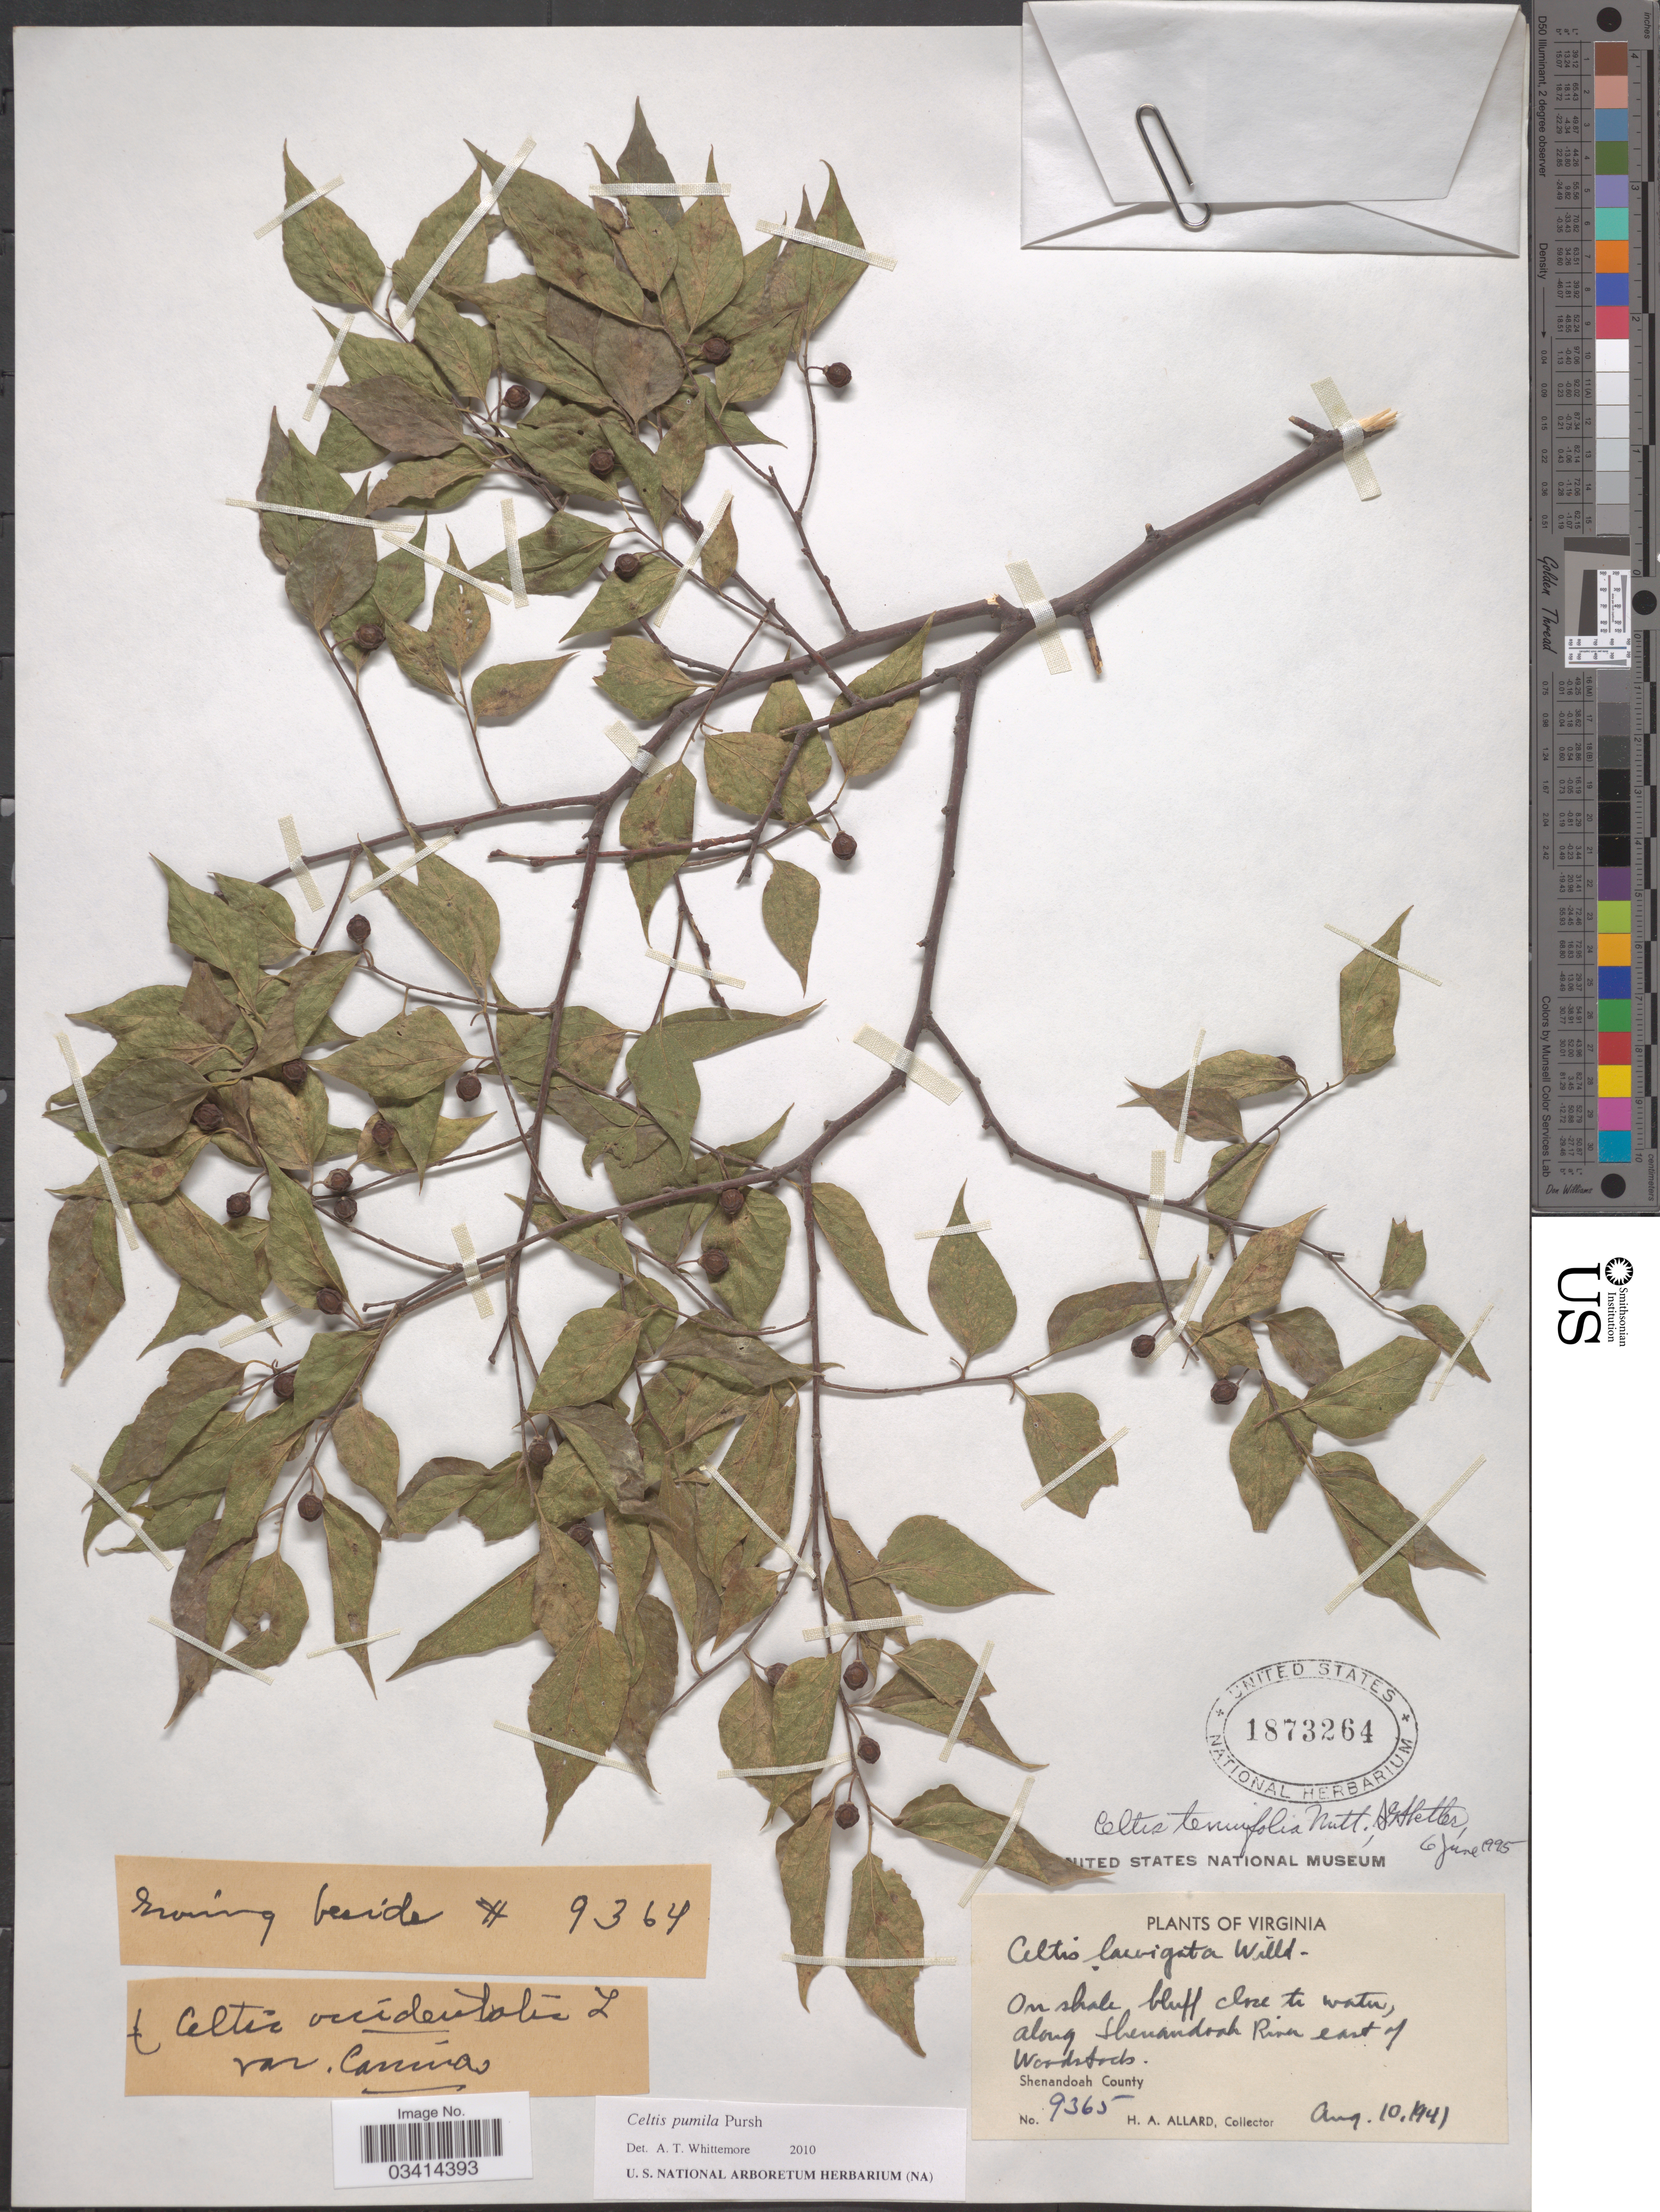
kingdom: Plantae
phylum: Tracheophyta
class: Magnoliopsida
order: Rosales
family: Cannabaceae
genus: Celtis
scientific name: Celtis tenuifolia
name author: Nutt.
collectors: H. A. Allard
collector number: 9365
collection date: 1941-08-10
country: United States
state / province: Virginia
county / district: Shenandoah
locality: Along Shenandoah River east of Woodstock. Shenandoah County.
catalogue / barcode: US 1873264